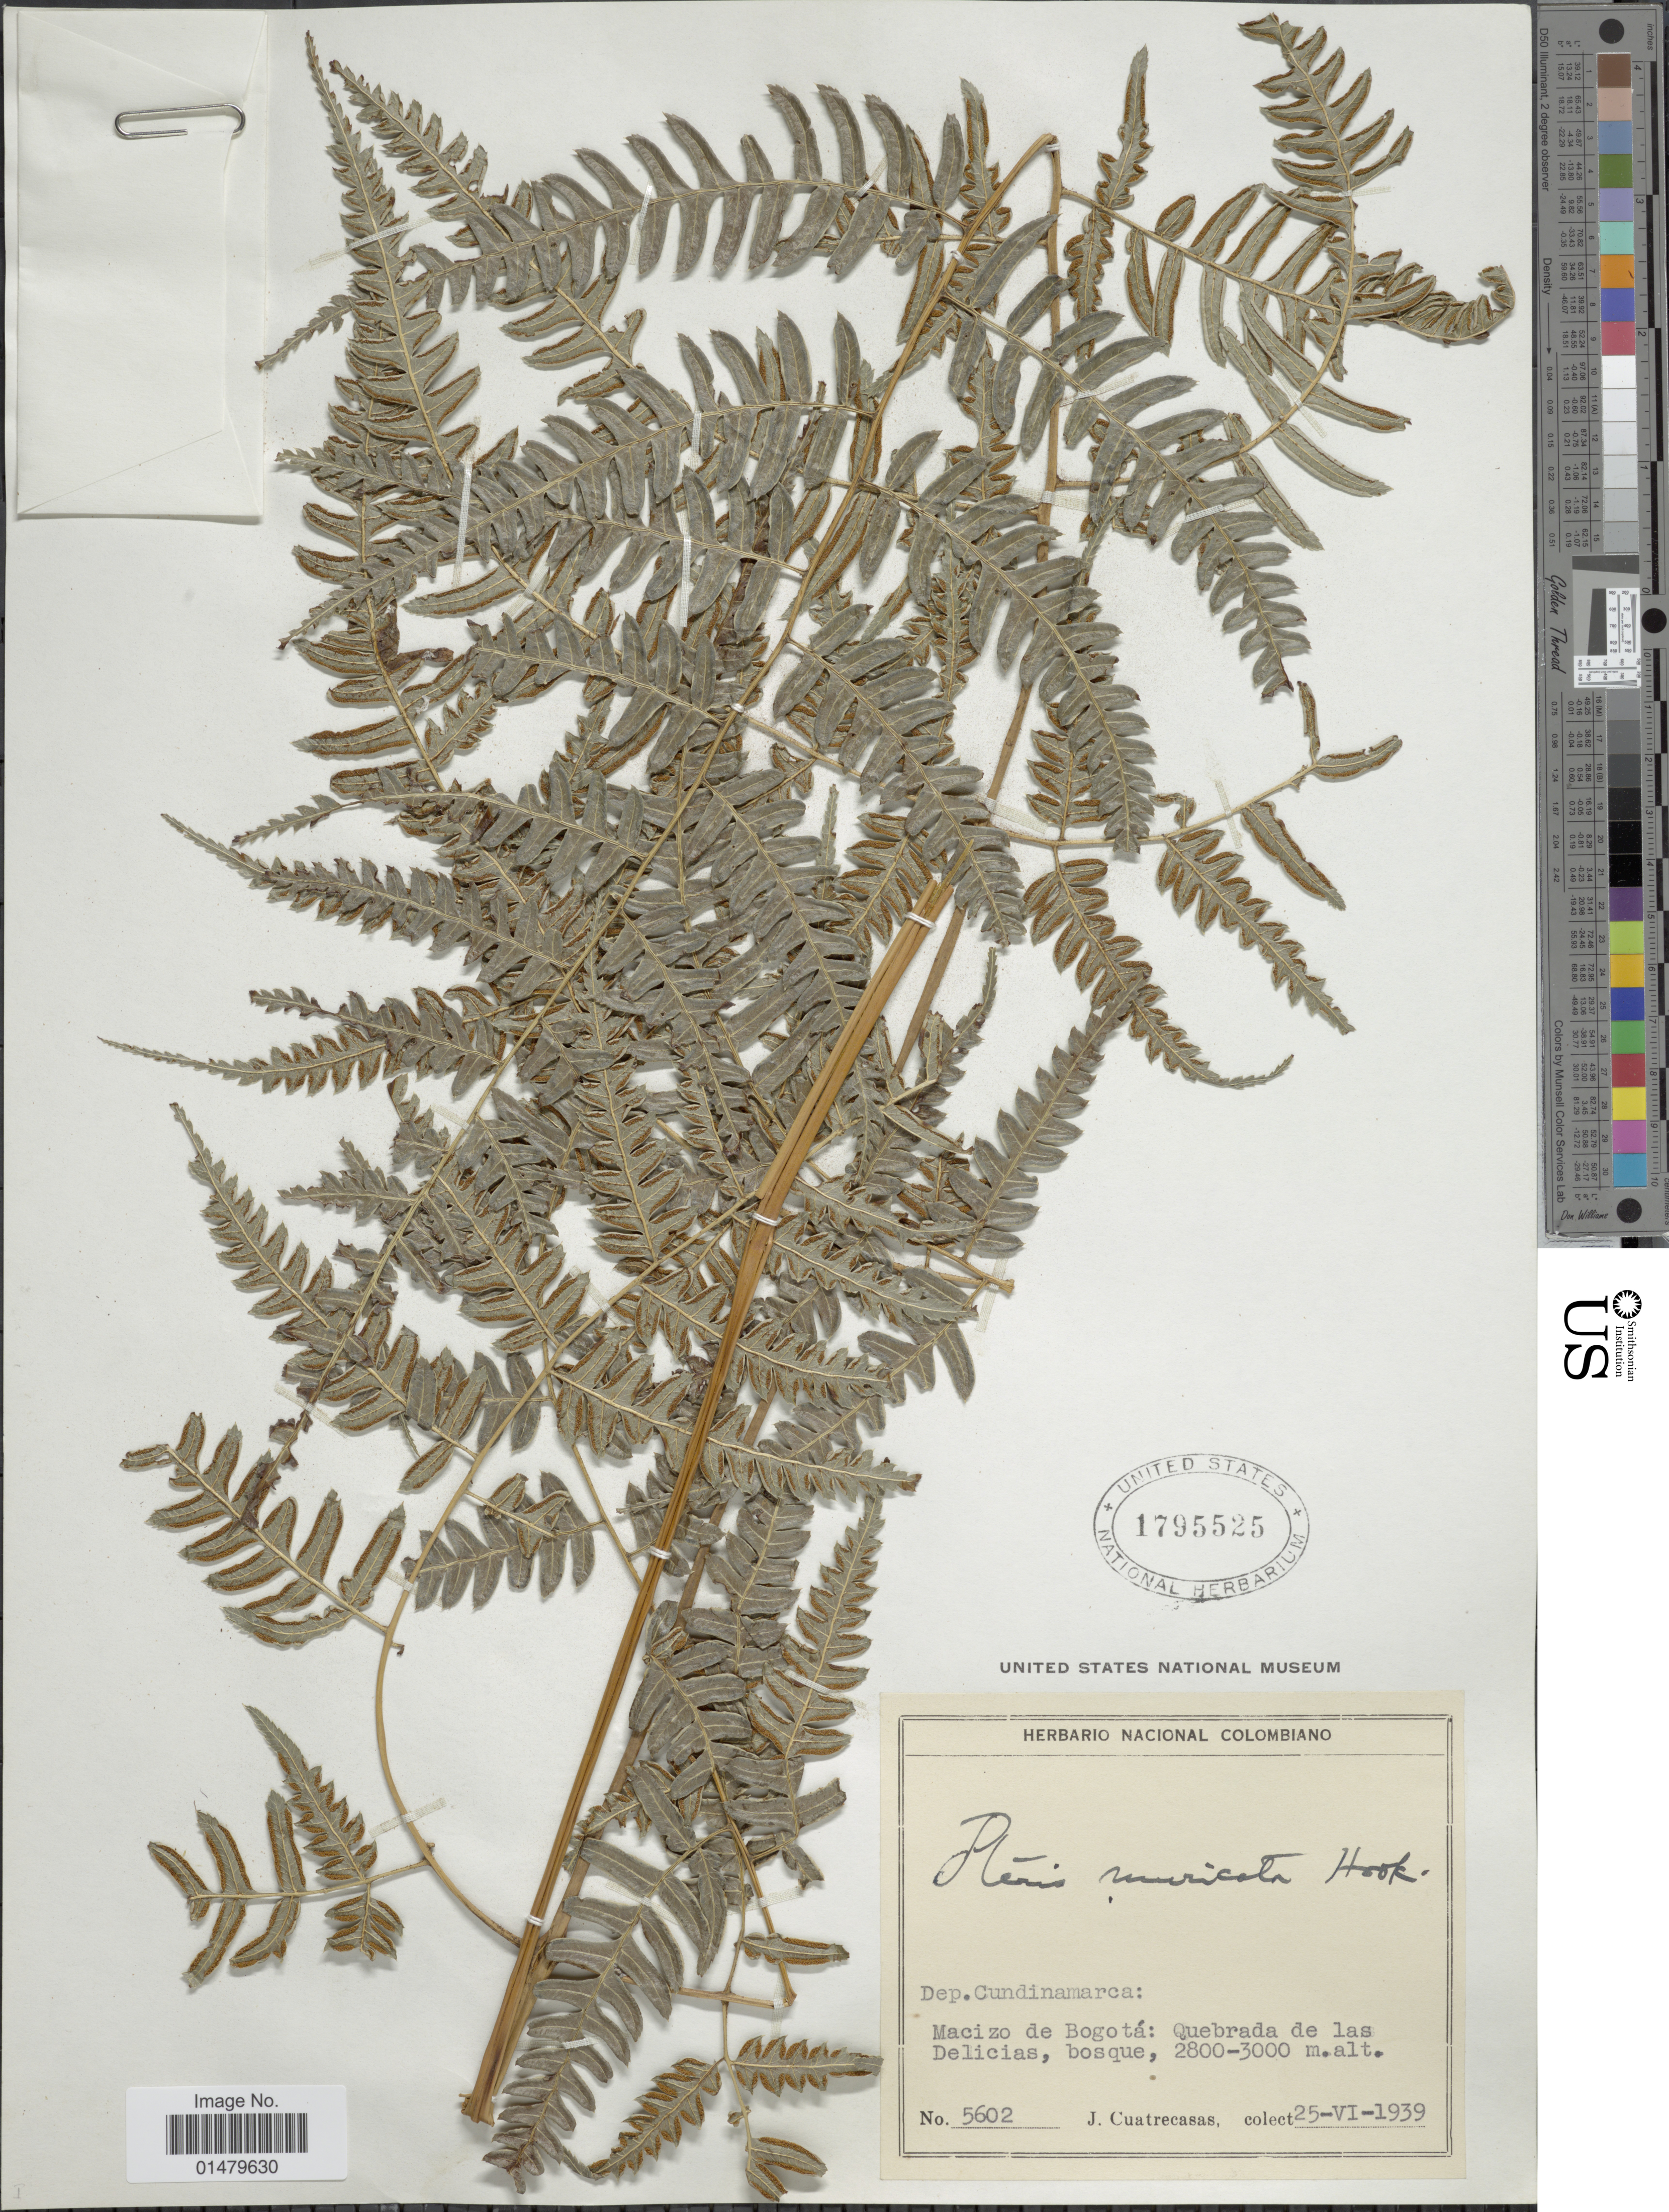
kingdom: Plantae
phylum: Tracheophyta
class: Polypodiopsida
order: Polypodiales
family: Pteridaceae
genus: Pteris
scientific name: Pteris longipetiololata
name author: Lellinger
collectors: J. Cuatrecasas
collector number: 5602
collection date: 1939-06-25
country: Colombia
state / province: Cundinamarca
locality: Dep. Cundinamarca: Macizo de Bogota: Quebrada de las Delicias.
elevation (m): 2800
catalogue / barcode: US 1795525